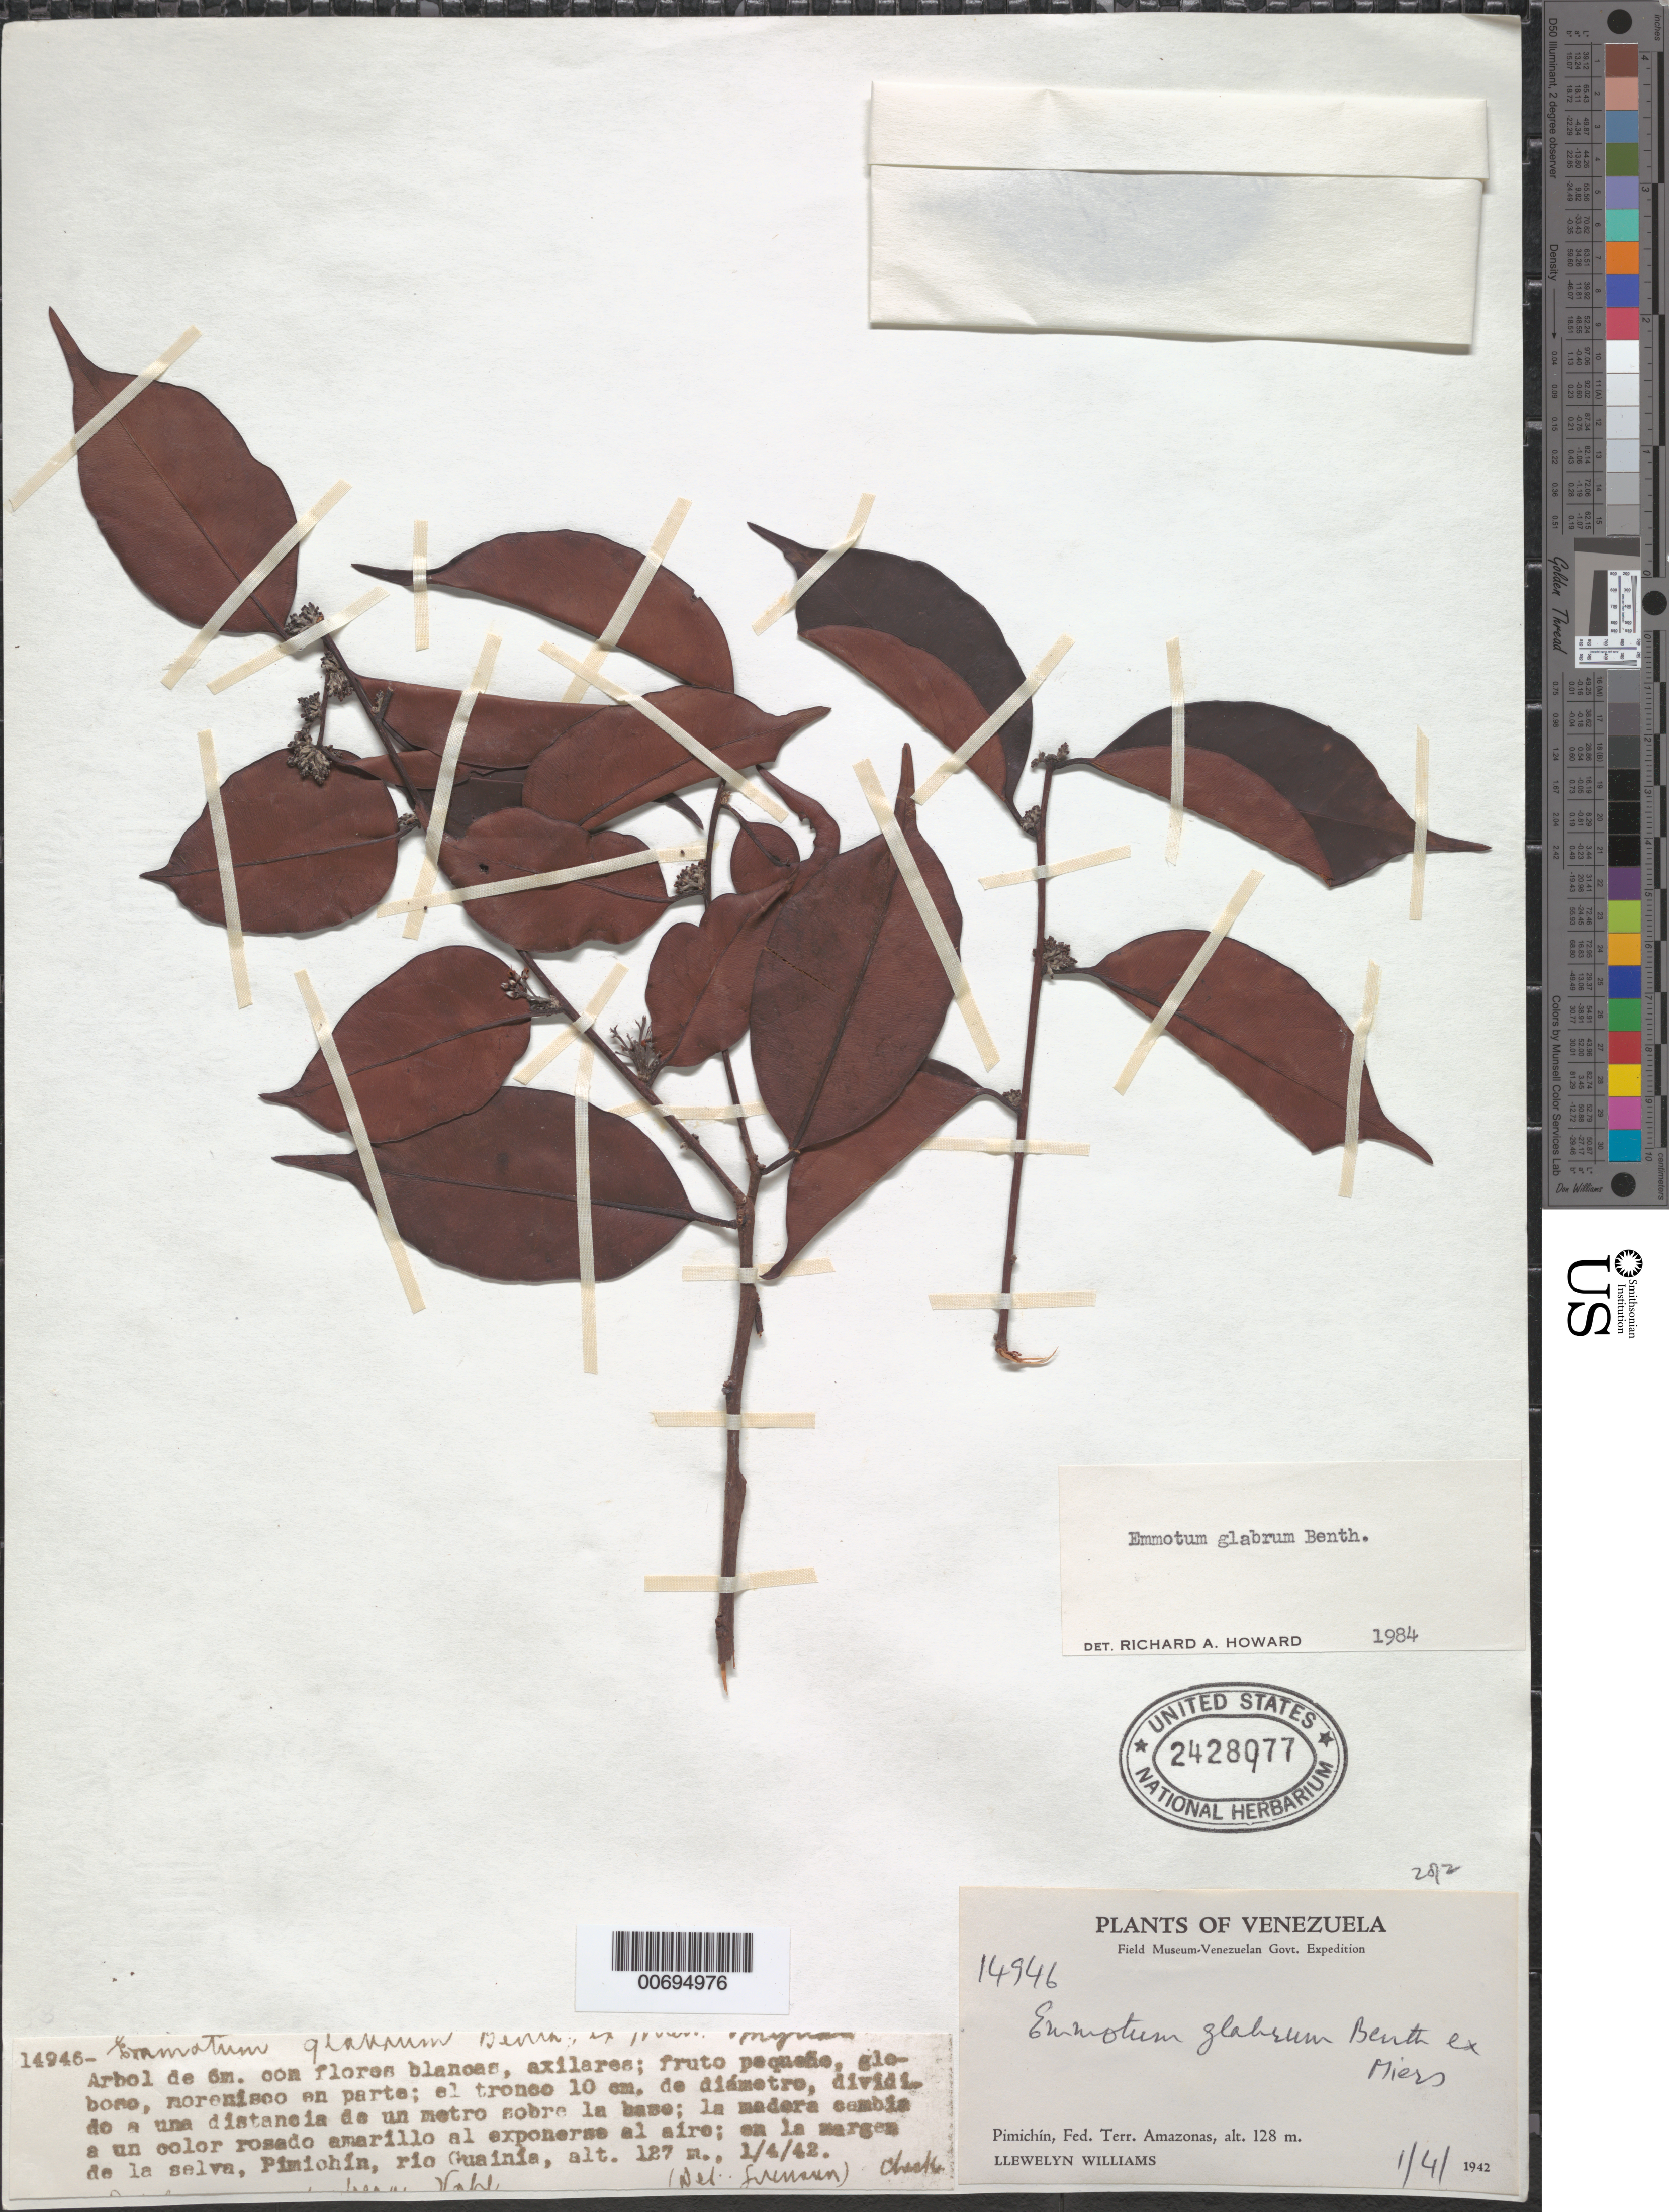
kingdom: Plantae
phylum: Tracheophyta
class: Magnoliopsida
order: Metteniusales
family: Metteniusaceae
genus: Emmotum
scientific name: Emmotum glabrum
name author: Benth. ex Miers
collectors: Ll. Williams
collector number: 14946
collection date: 1942-04-01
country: Venezuela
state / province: Amazonas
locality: Pimichín, Fed. Terr. Amazonas. Rio Guainia.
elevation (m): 127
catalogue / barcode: US 2428977